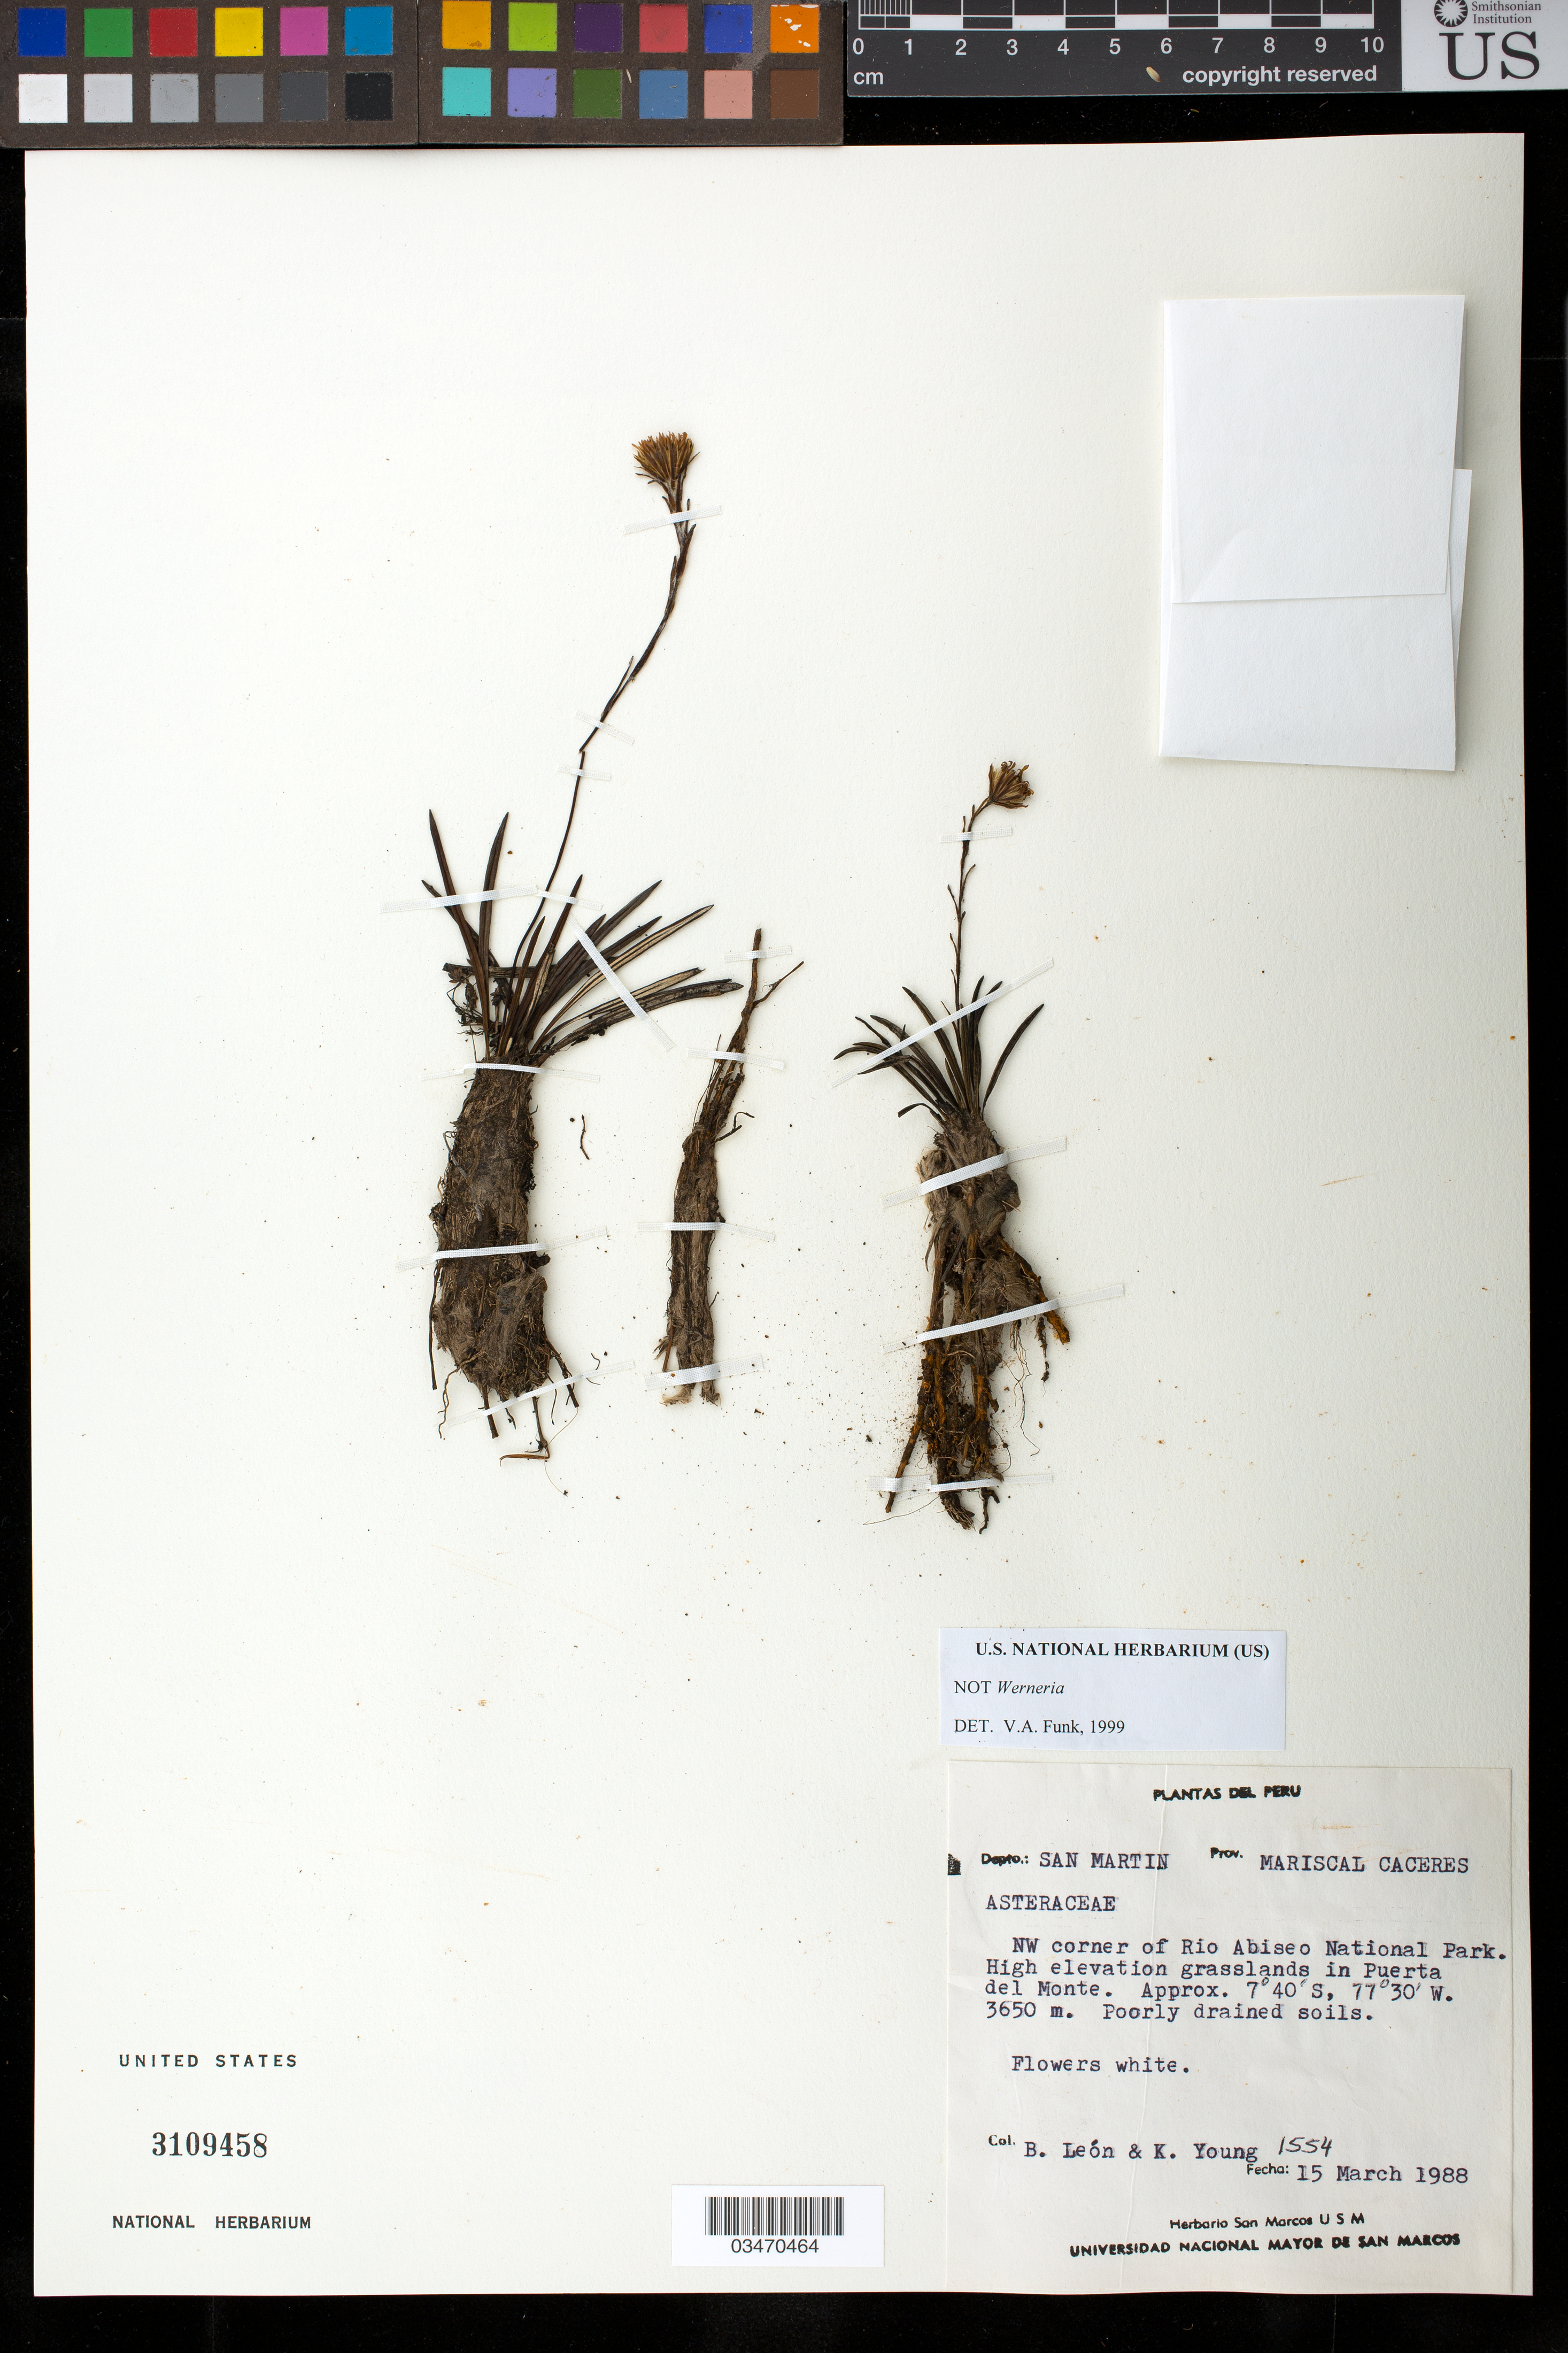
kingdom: Plantae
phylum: Tracheophyta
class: Magnoliopsida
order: Asterales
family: Asteraceae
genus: Oritrophium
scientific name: Oritrophium sp.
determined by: Ávila, F. A.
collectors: B. León & K. Young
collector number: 1554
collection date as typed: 15 Mar 1988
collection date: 1988-03-15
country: Peru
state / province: San Martín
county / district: Mariscal Cáceres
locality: NW corner of Rio Abiseo National Park. In Puerta del Monte.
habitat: High elevation grasslands. Poorly drained soils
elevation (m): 3650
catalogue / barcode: US 3109458